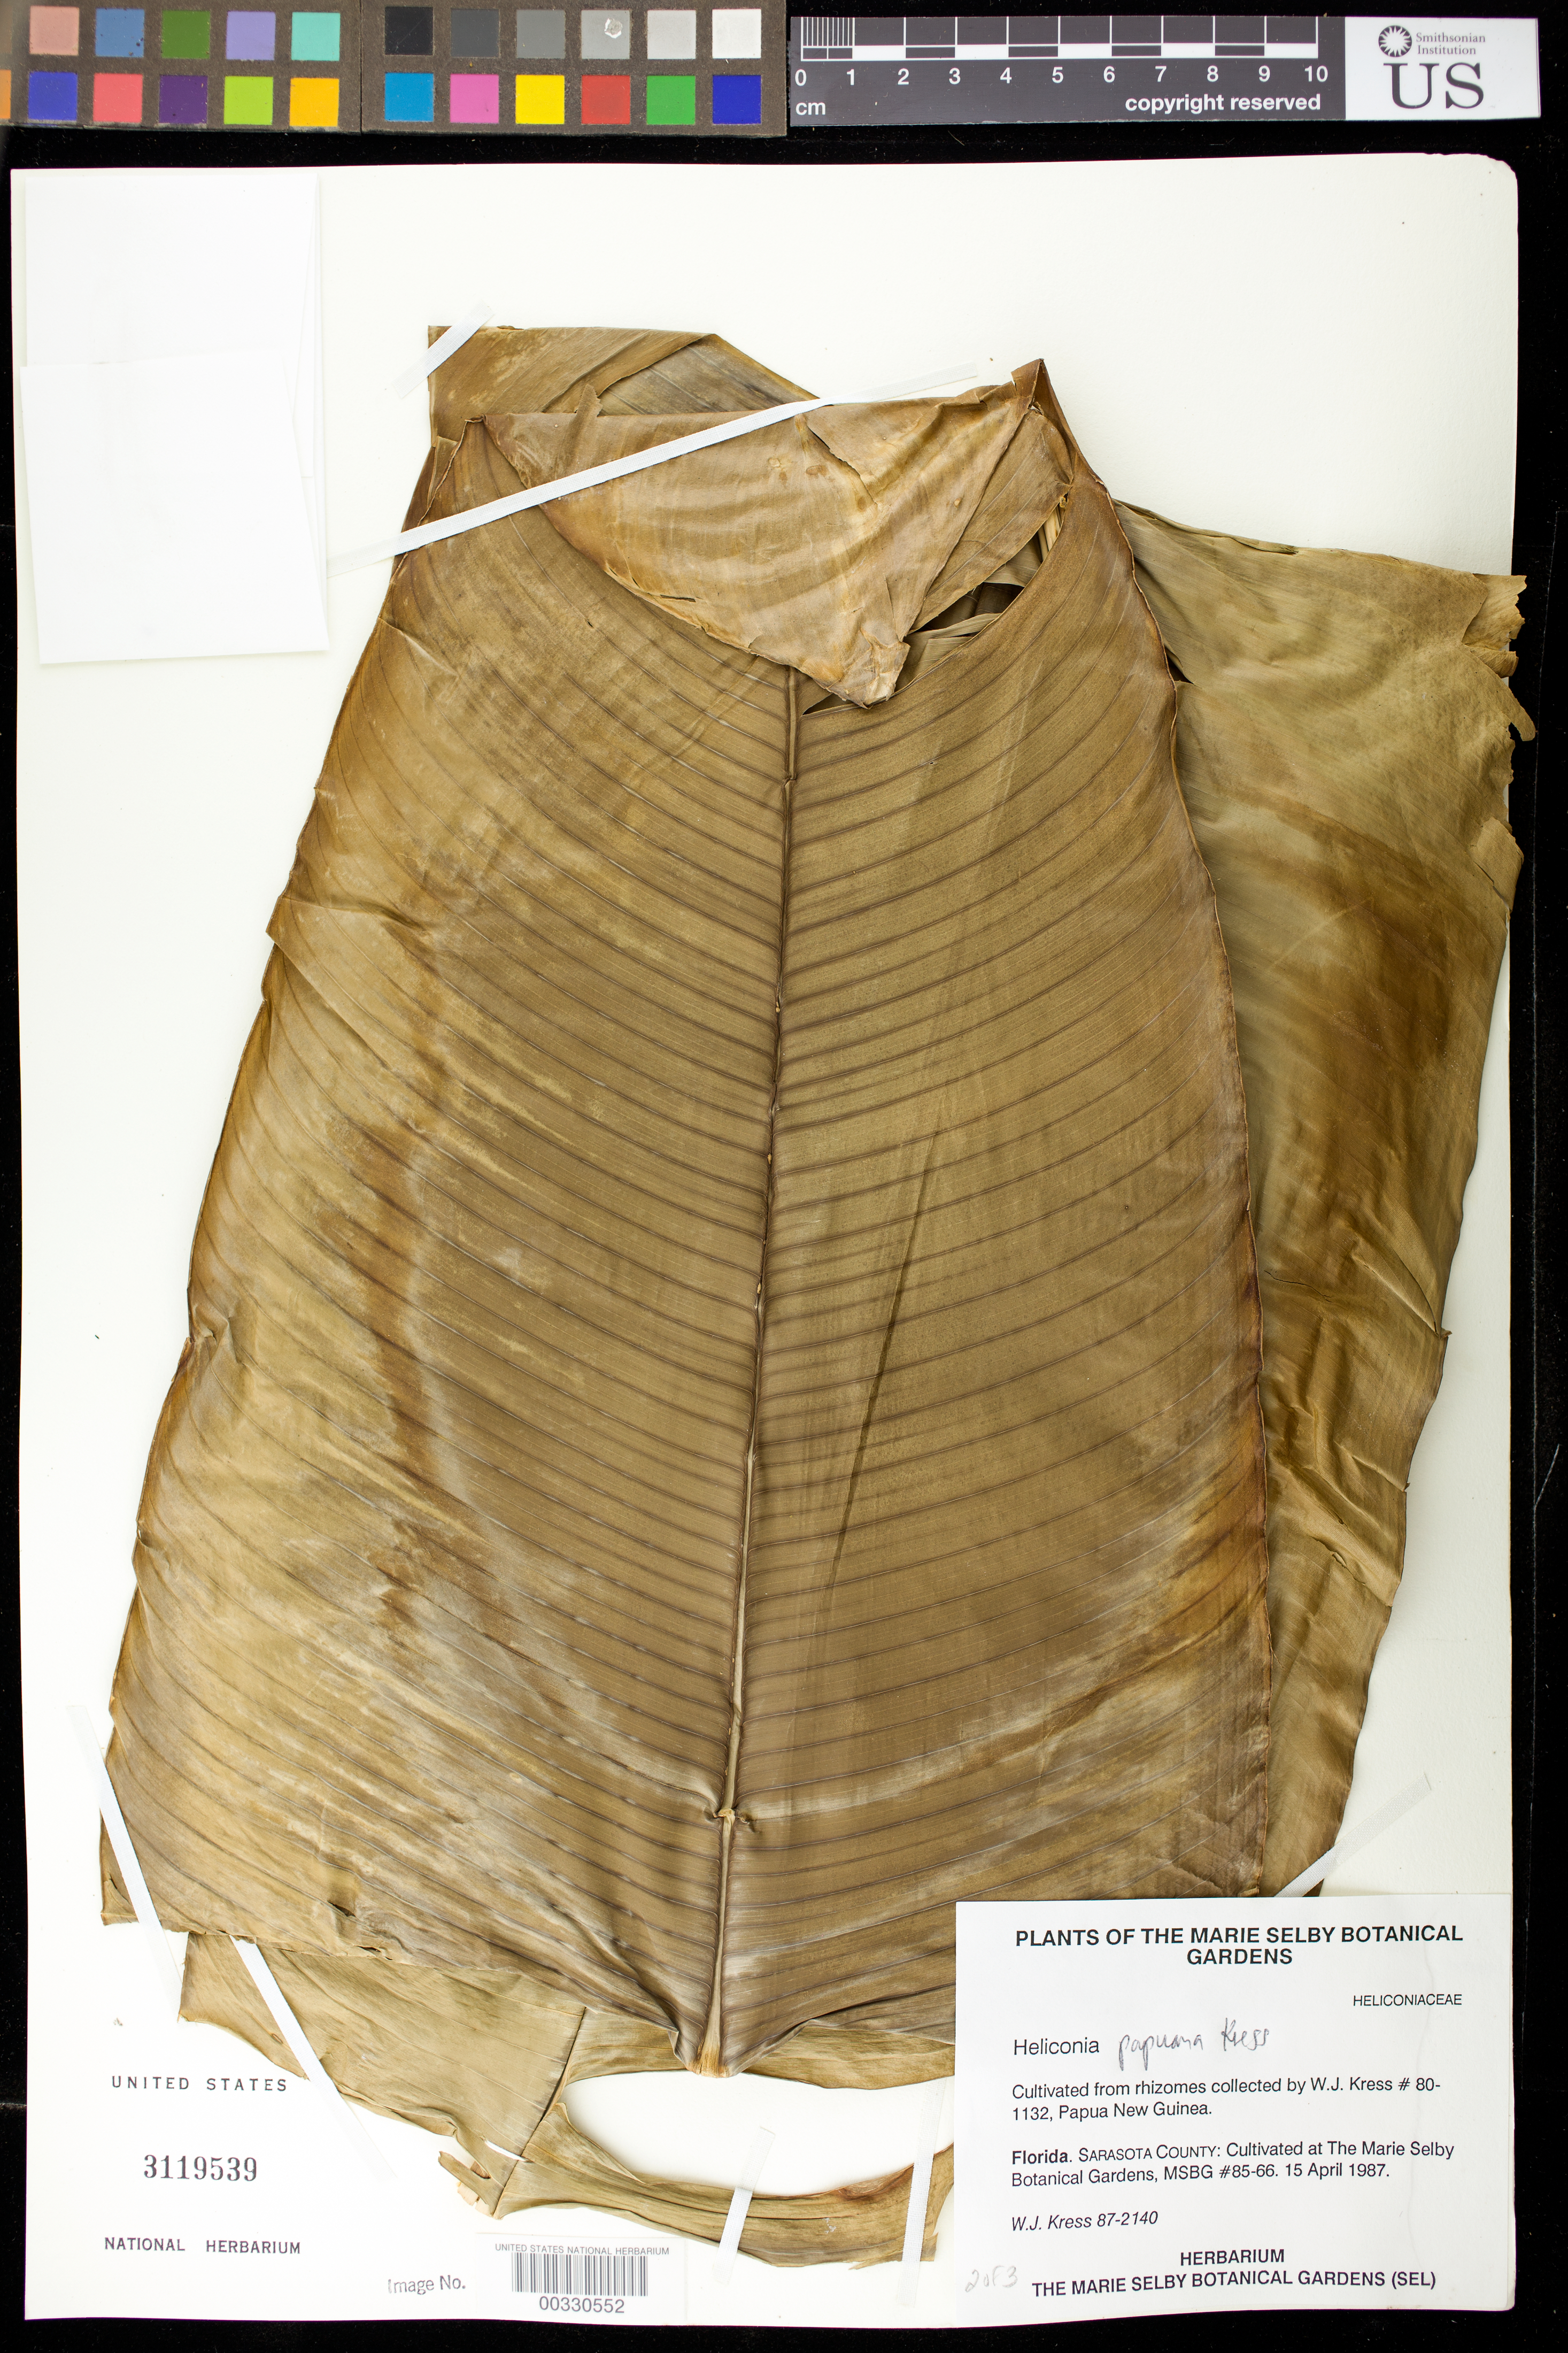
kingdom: Plantae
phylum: Tracheophyta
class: Liliopsida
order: Zingiberales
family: Heliconiaceae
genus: Heliconia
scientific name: Heliconia papuana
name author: W.J. Kress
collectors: W. J. Kress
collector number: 87-2140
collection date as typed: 15 Apr 1987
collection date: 1987-04-15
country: Papua New Guinea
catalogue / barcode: US 3119539